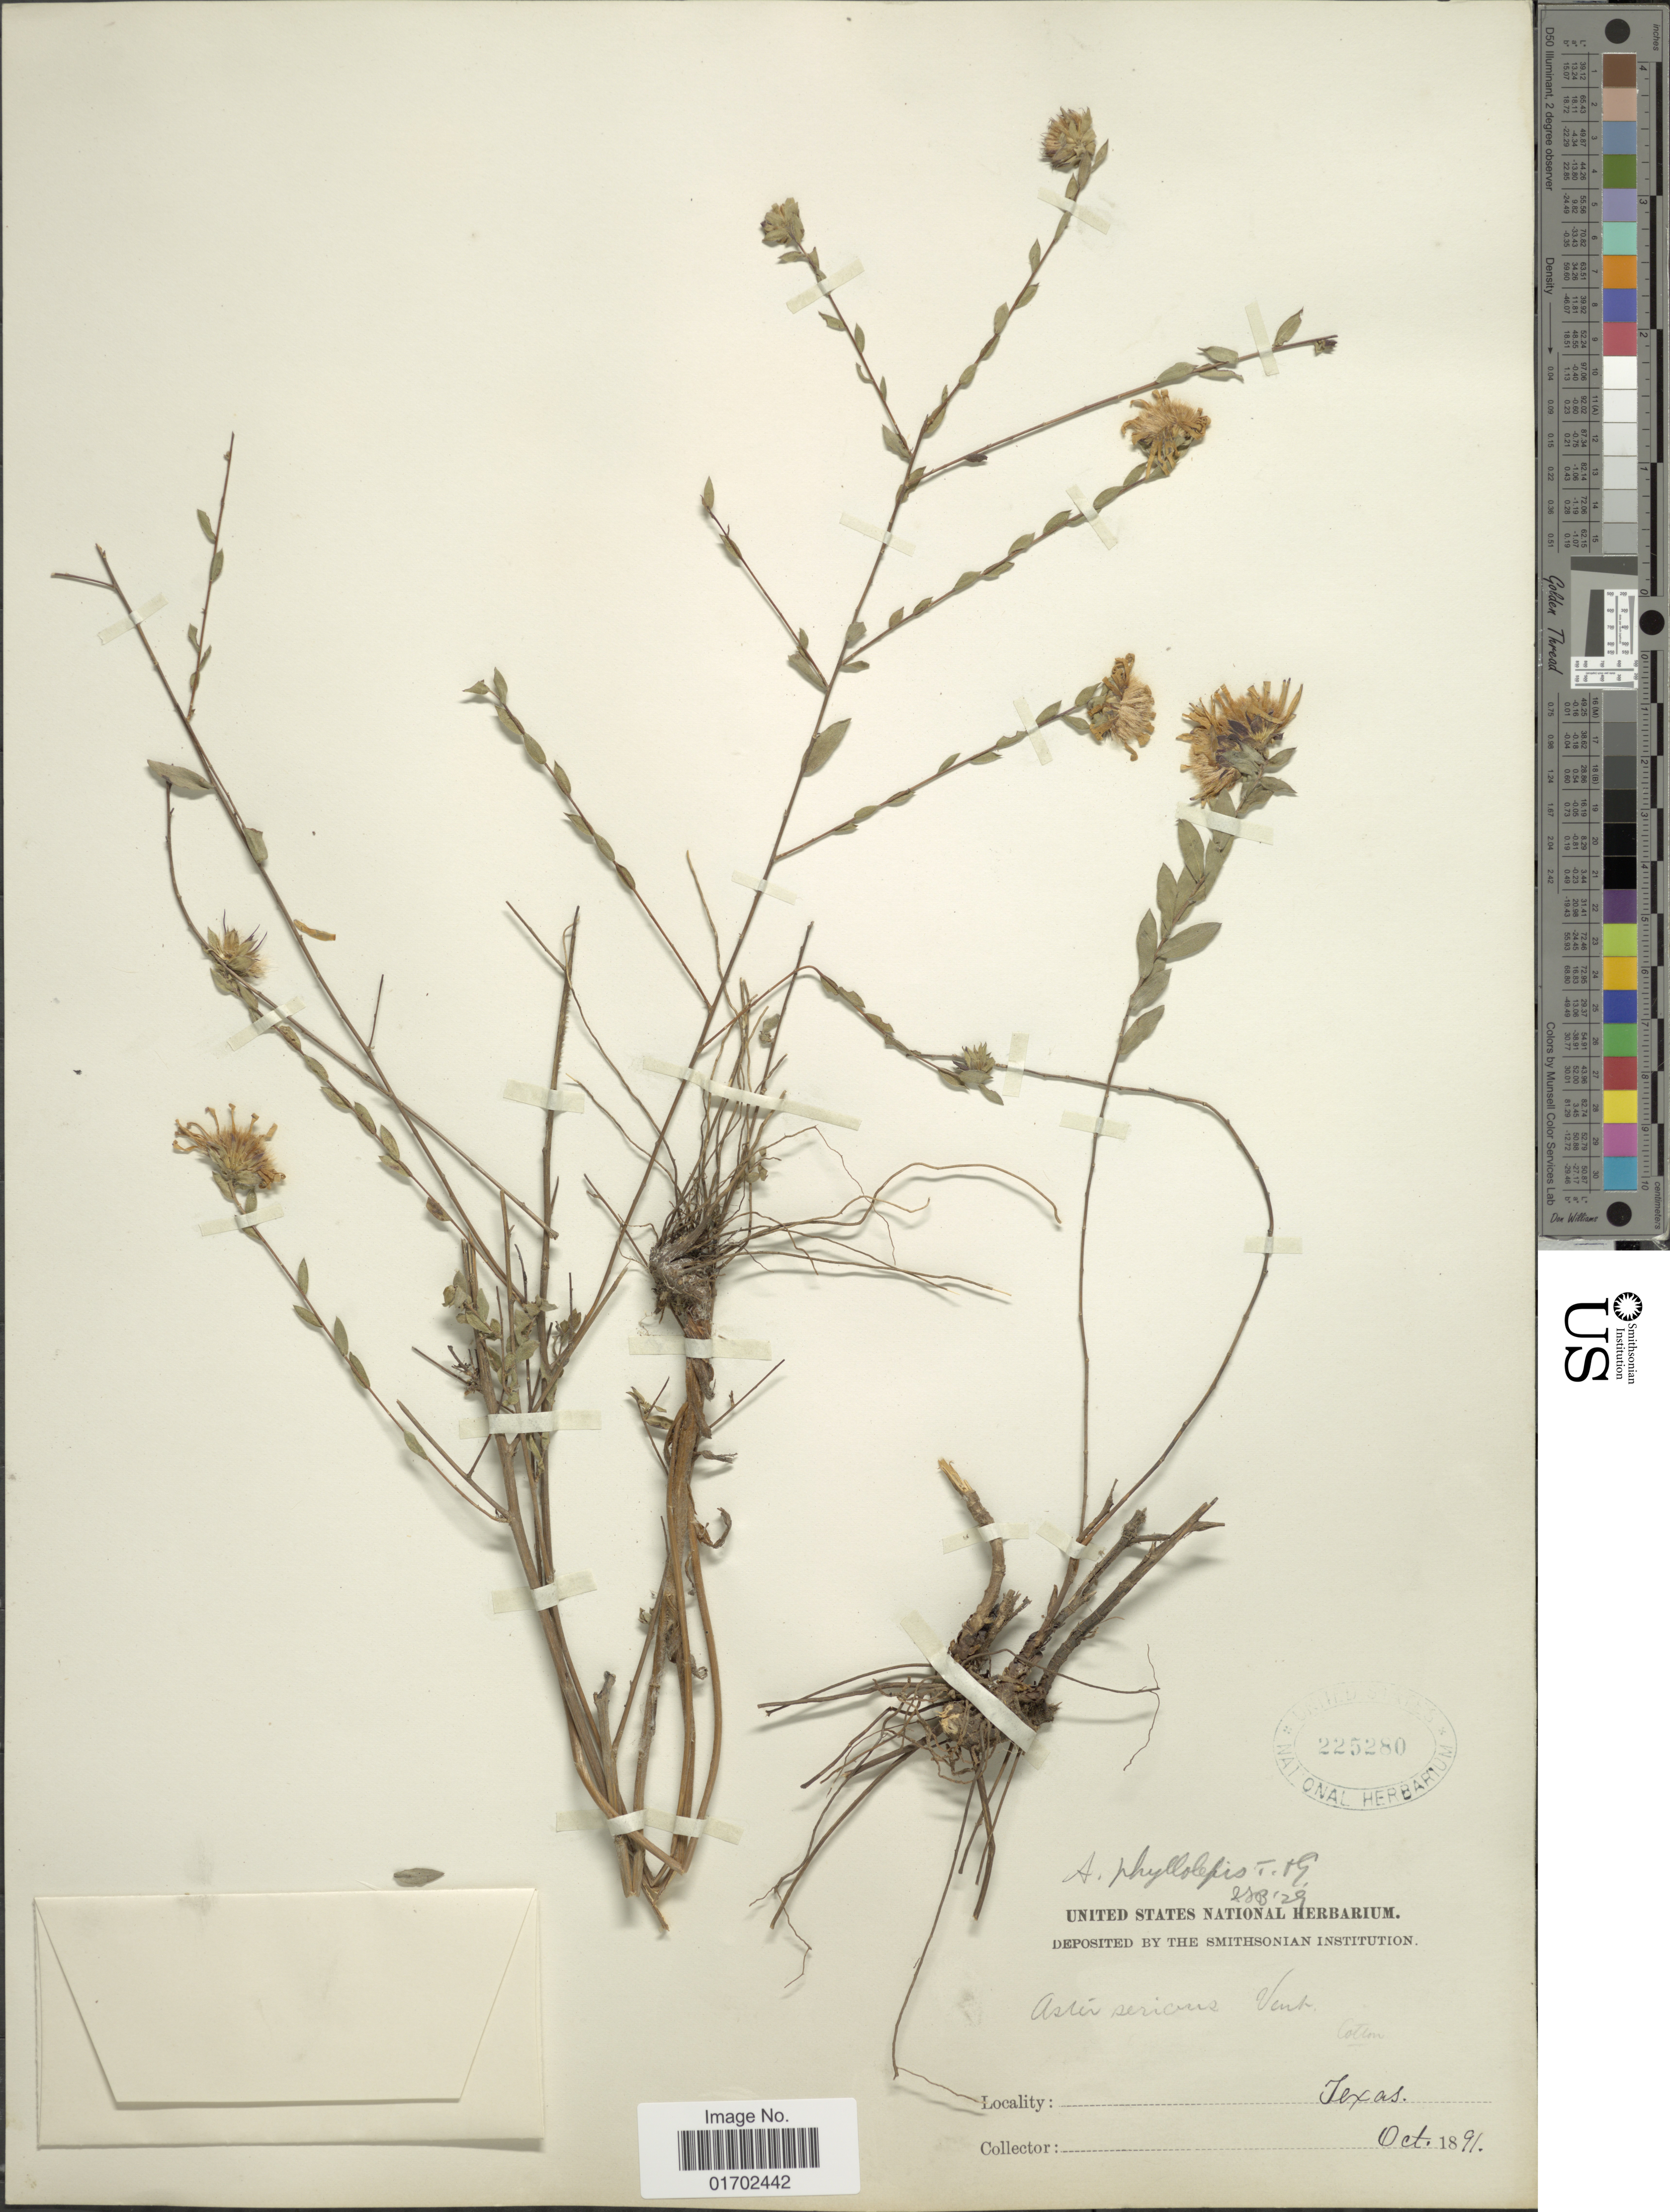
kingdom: Plantae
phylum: Tracheophyta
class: Magnoliopsida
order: Asterales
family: Asteraceae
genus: Symphyotrichum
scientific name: Symphyotrichum pratense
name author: (Raf.) G.L. Nesom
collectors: U.S. National Herbarium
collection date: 1891-10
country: United States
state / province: Texas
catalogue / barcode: US 225280